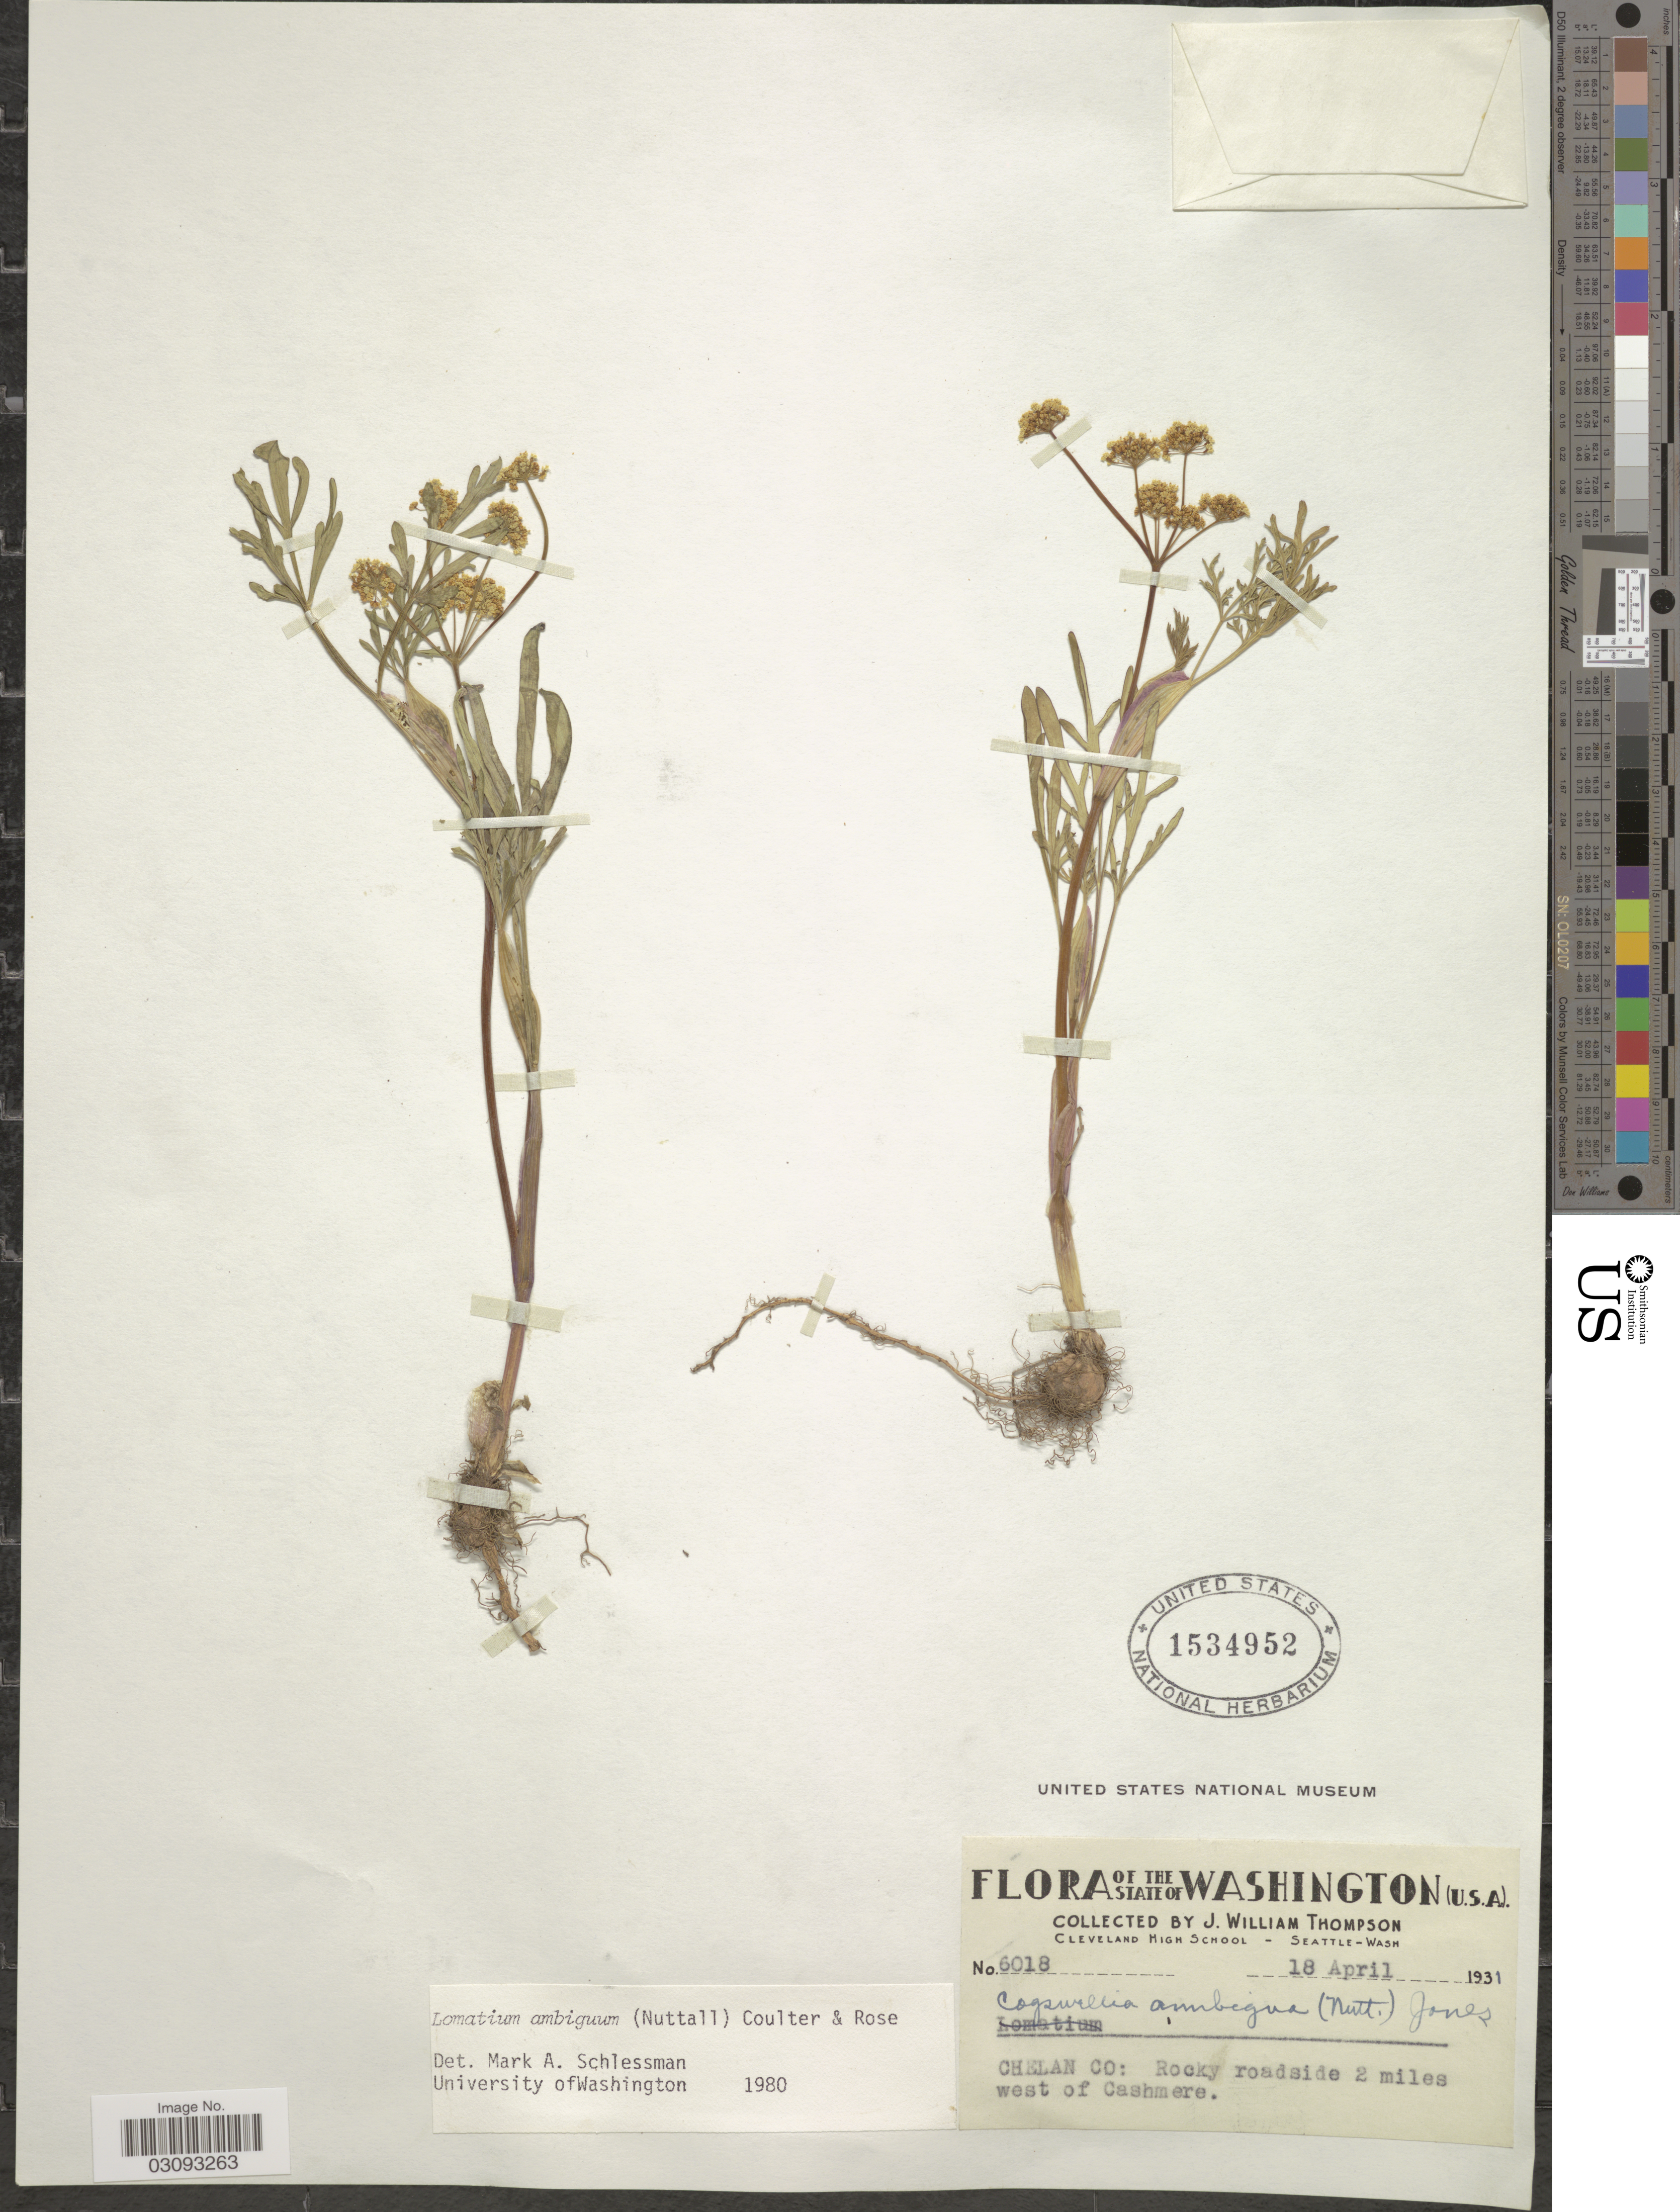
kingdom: Plantae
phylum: Tracheophyta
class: Magnoliopsida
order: Apiales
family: Apiaceae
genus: Lomatium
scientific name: Lomatium ambiguum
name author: (Nutt.) Coult. & Rose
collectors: J. W. Thompson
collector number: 6018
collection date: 1931-04-18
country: United States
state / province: Washington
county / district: Chelan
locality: Chelan Co: Rocky roadside 2 miles west of Cashmere.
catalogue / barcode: US 1534952